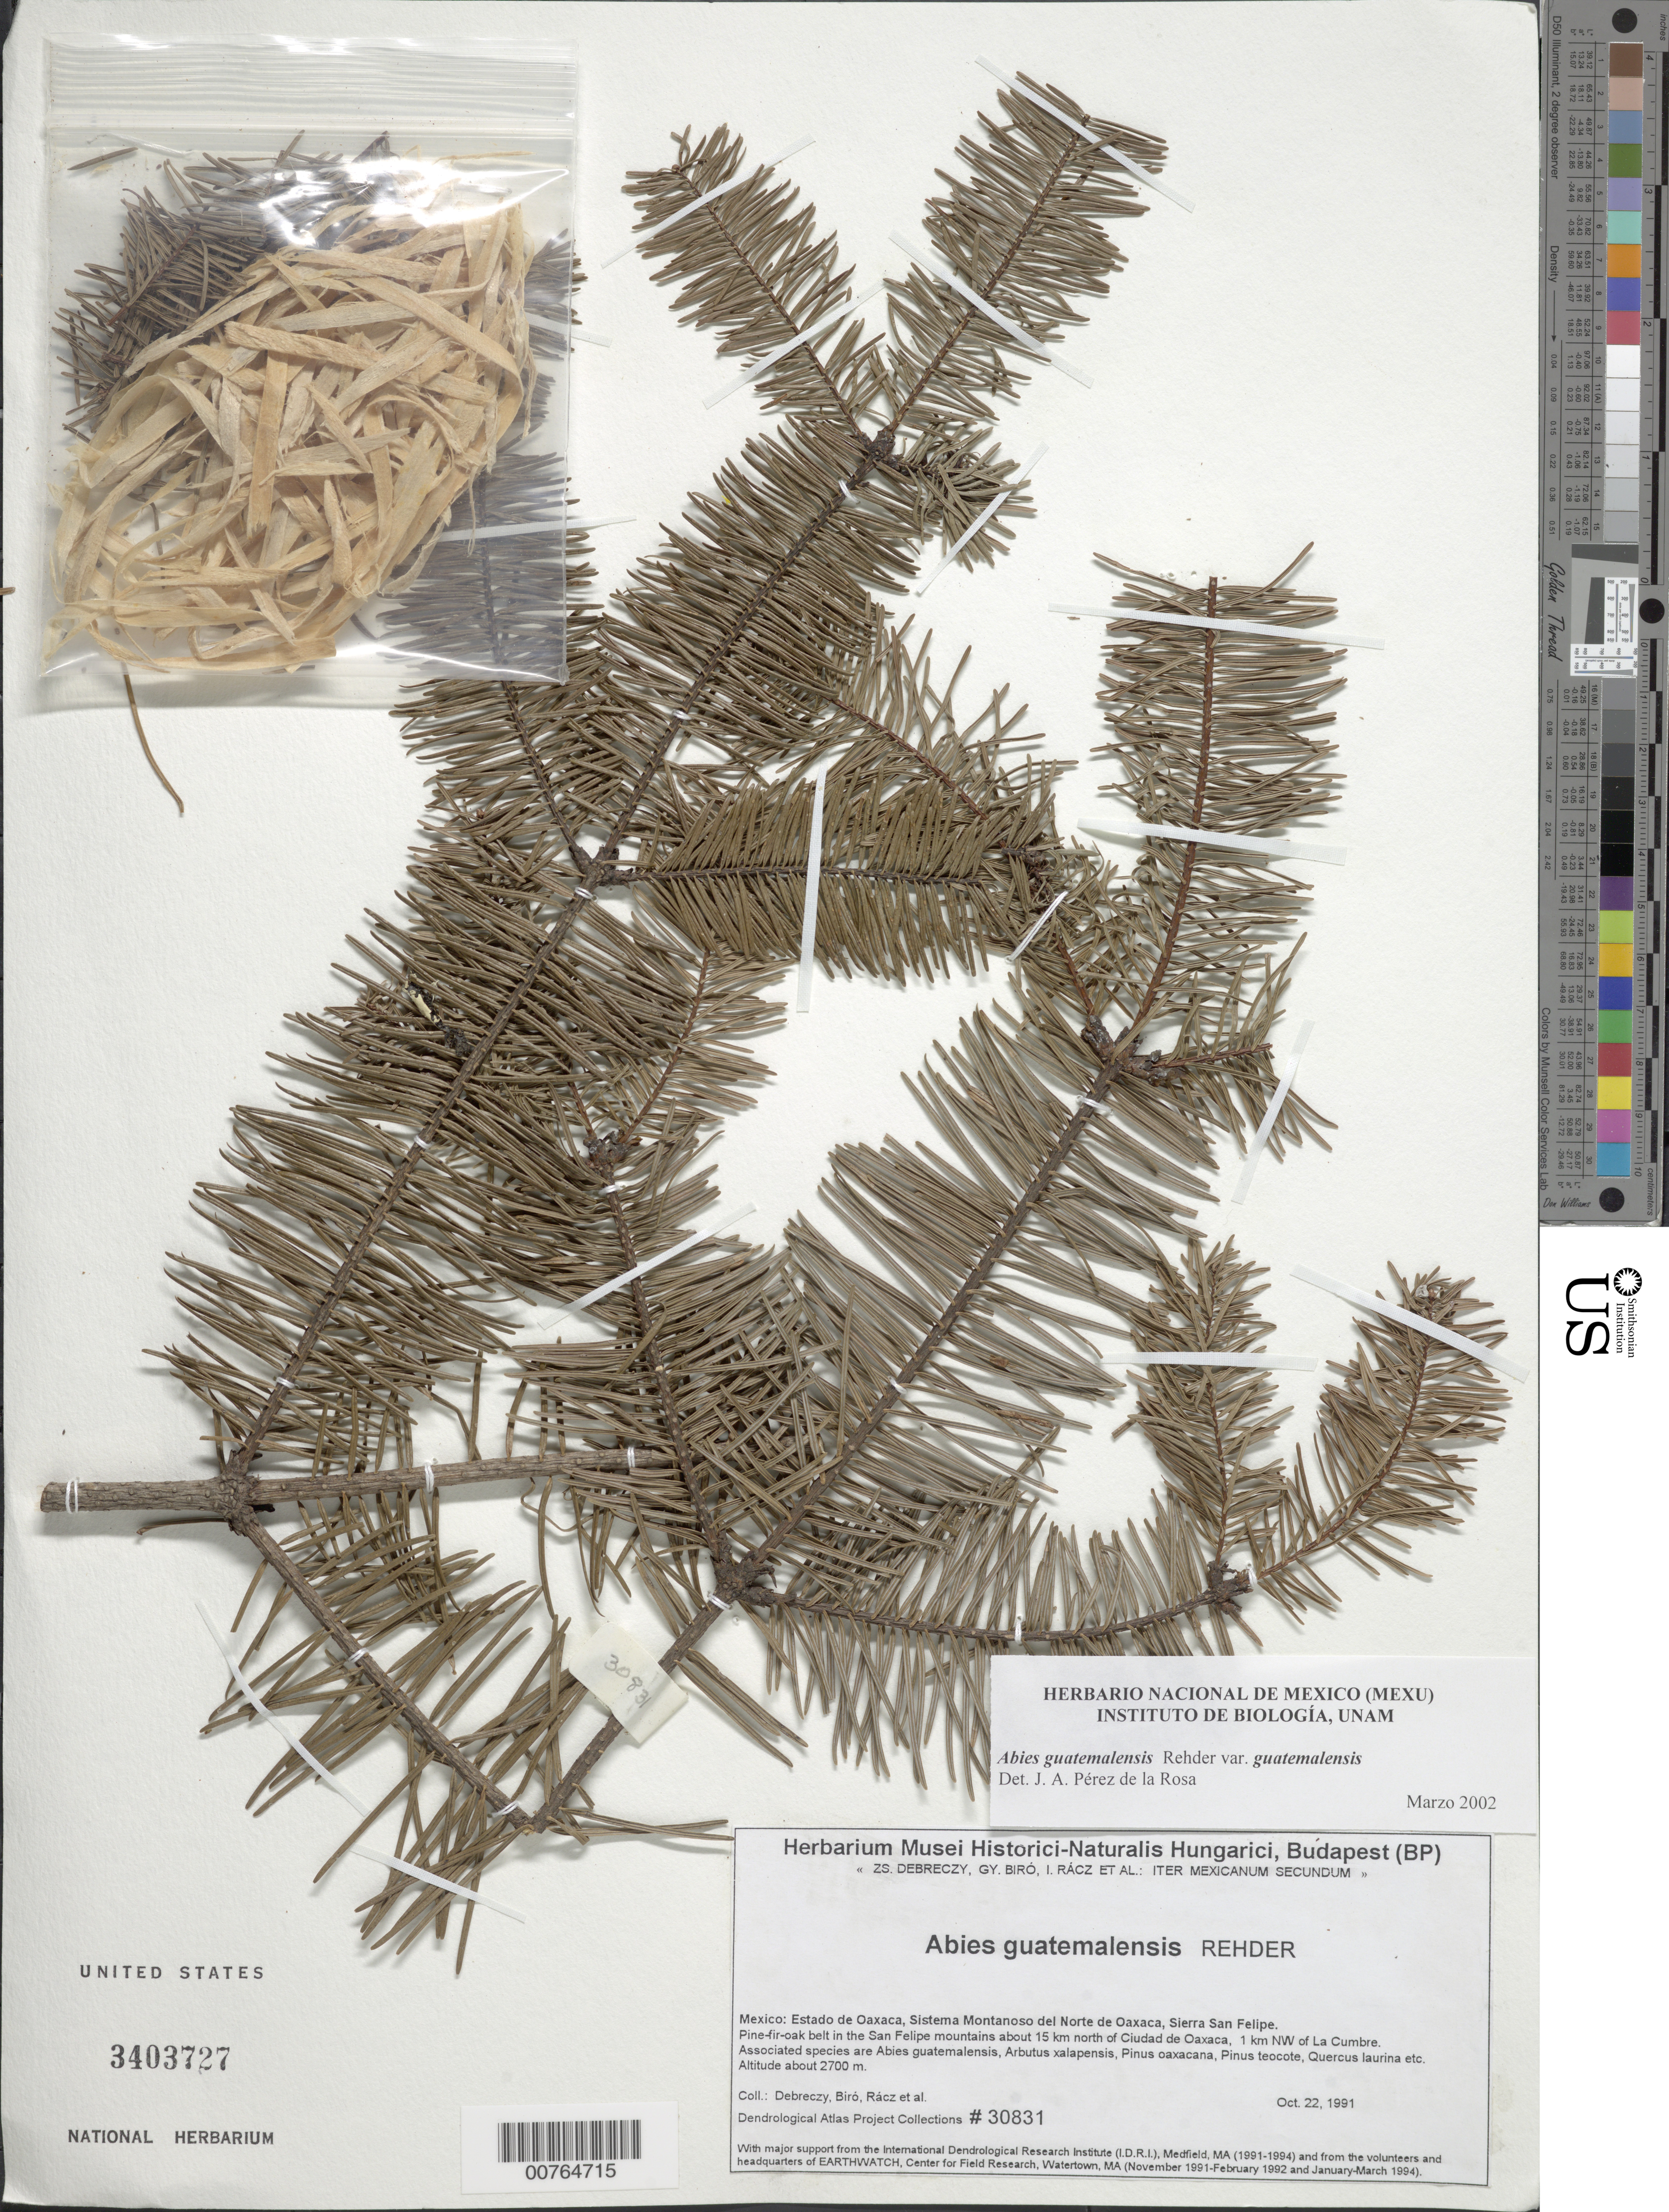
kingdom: Plantae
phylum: Tracheophyta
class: Pinopsida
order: Pinales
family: Pinaceae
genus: Abies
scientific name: Abies guatemalensis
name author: Rehder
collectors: Z. Debreczy et al.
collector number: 30831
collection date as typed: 22 Oct 1991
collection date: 1991-10-22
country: Mexico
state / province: Oaxaca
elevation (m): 2700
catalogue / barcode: US 3403727